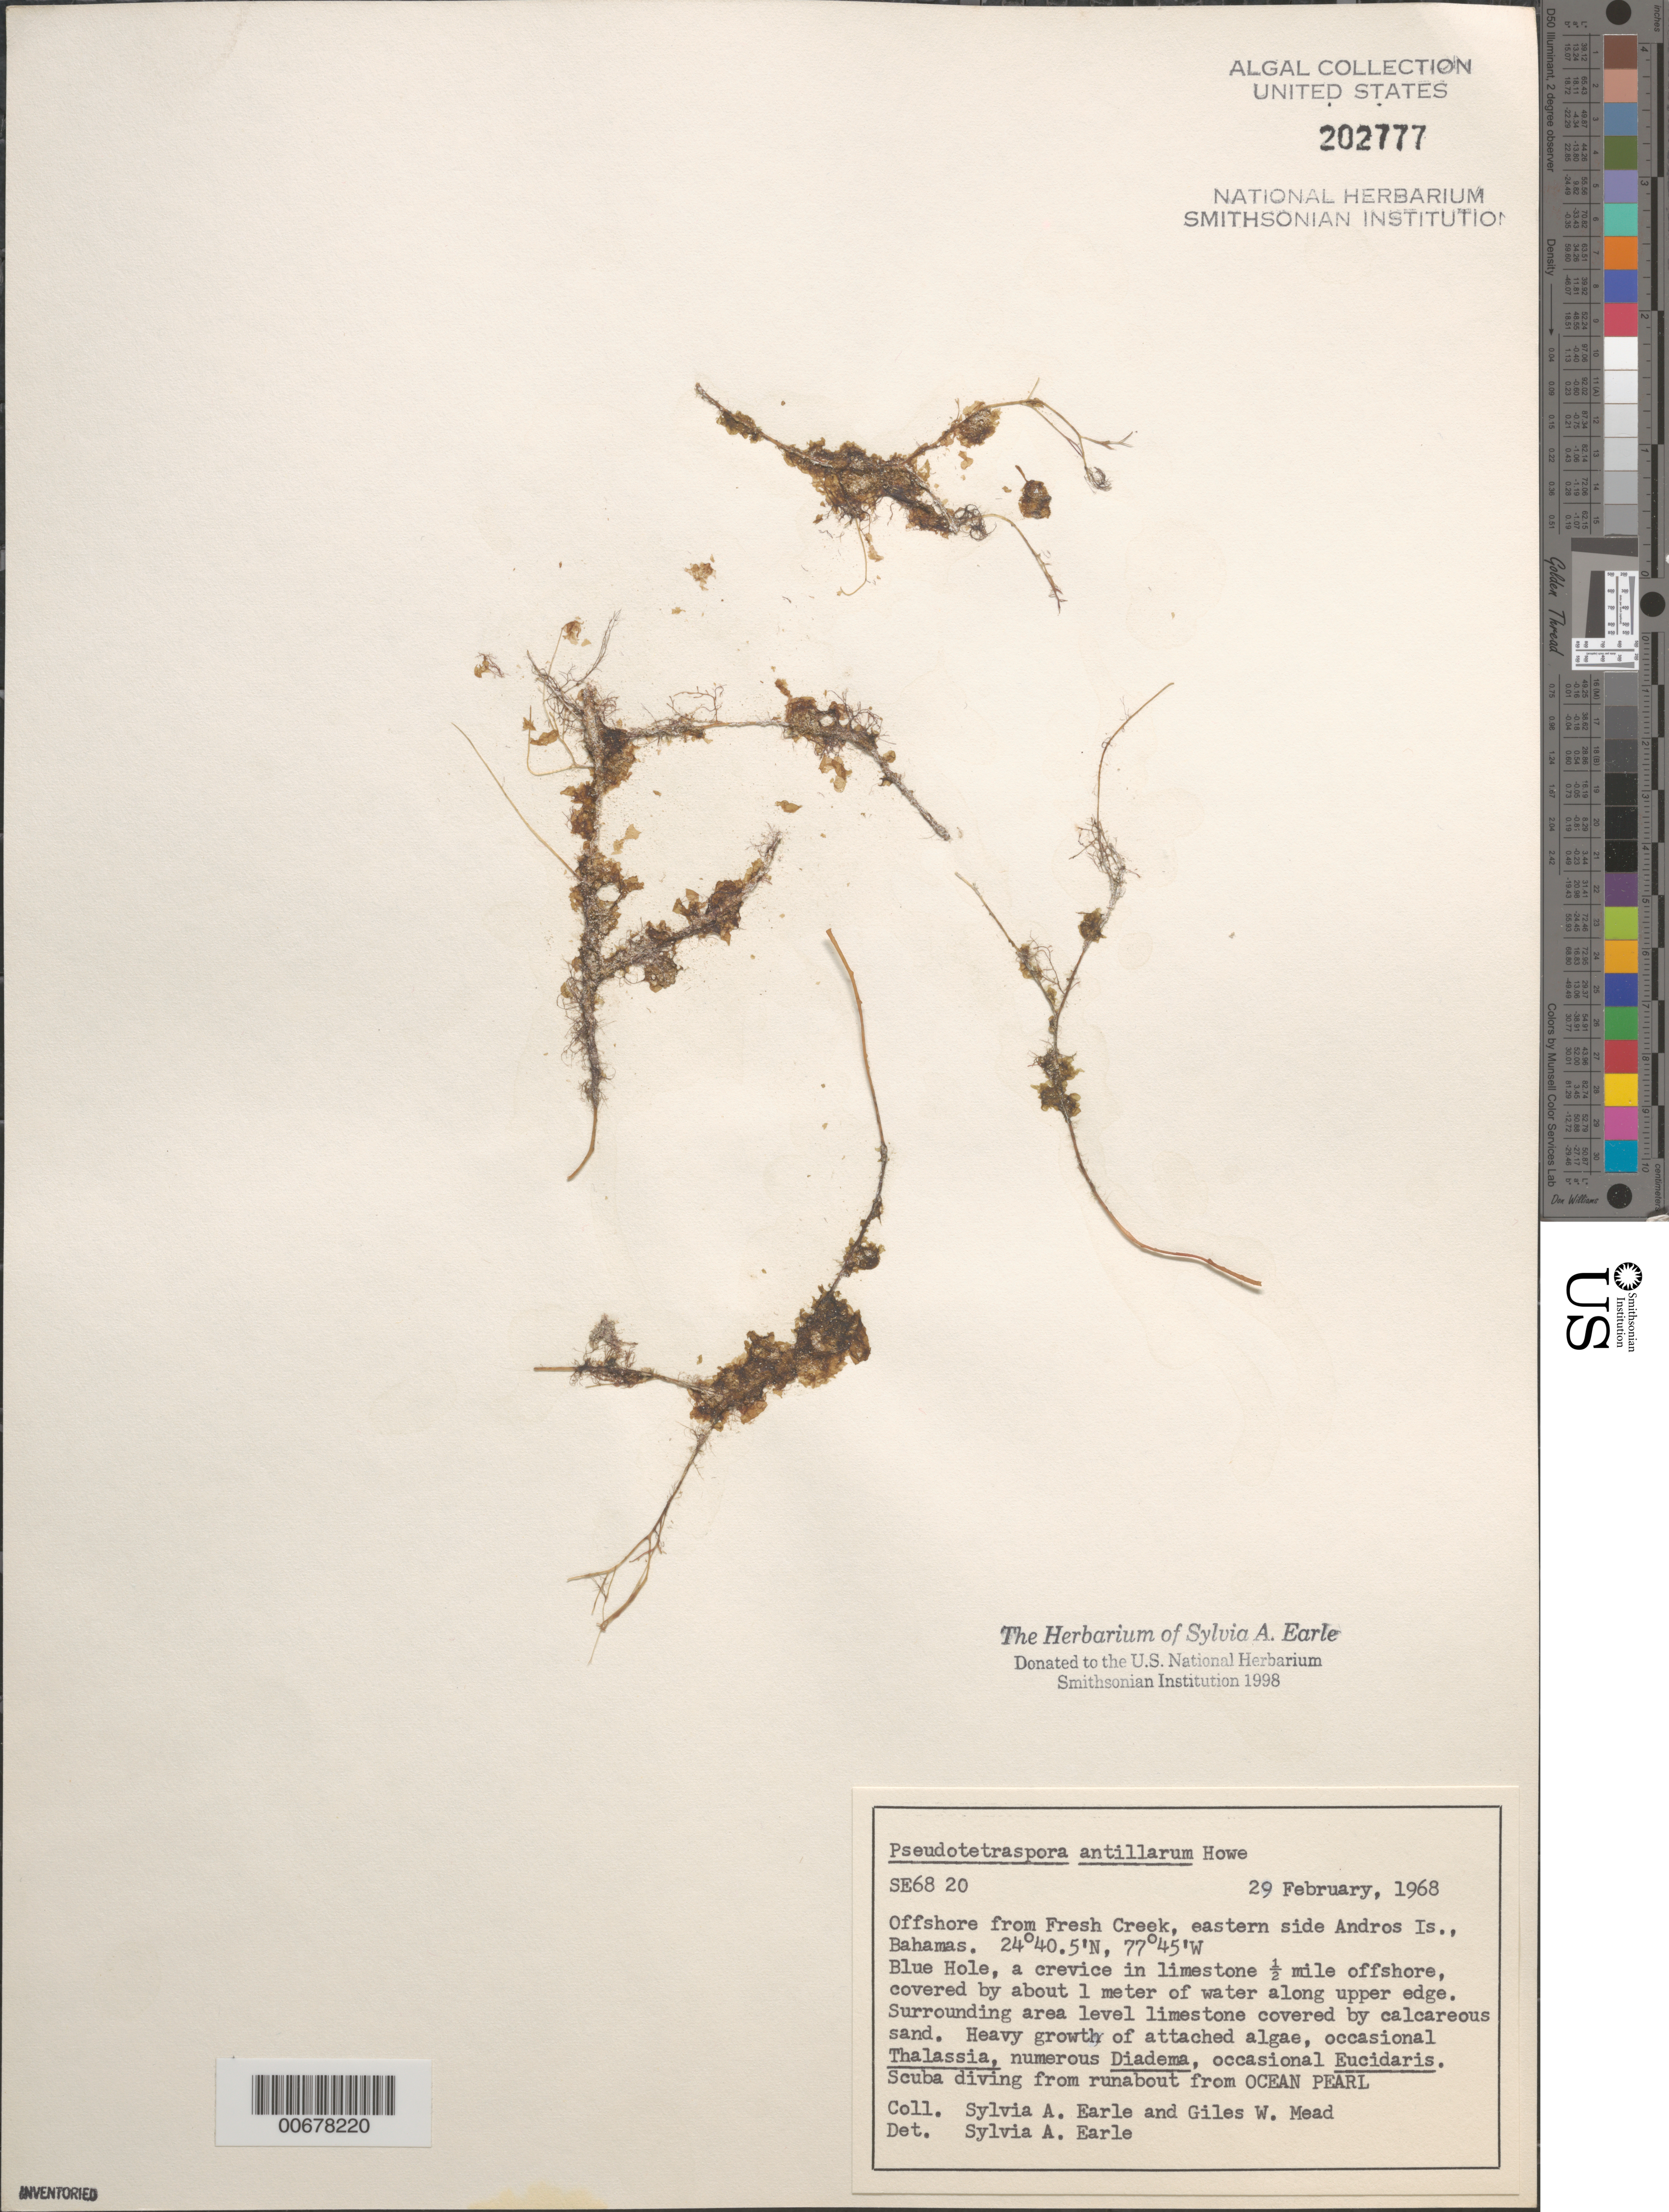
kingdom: Plantae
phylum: Chlorophyta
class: Chlorophyceae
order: Tetrasporales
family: Palmellopsidaceae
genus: Pseudotetraspora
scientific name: Pseudotetraspora marina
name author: N.Wille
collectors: S. A. Earle & G. W. Mead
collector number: SE 6820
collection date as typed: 29 Feb 1968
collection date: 1968-02-29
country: Bahamas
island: Andros Island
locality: Blue Hole, off Fresh Creek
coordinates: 24 40.5' N, 77 45' W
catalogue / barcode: US 202777